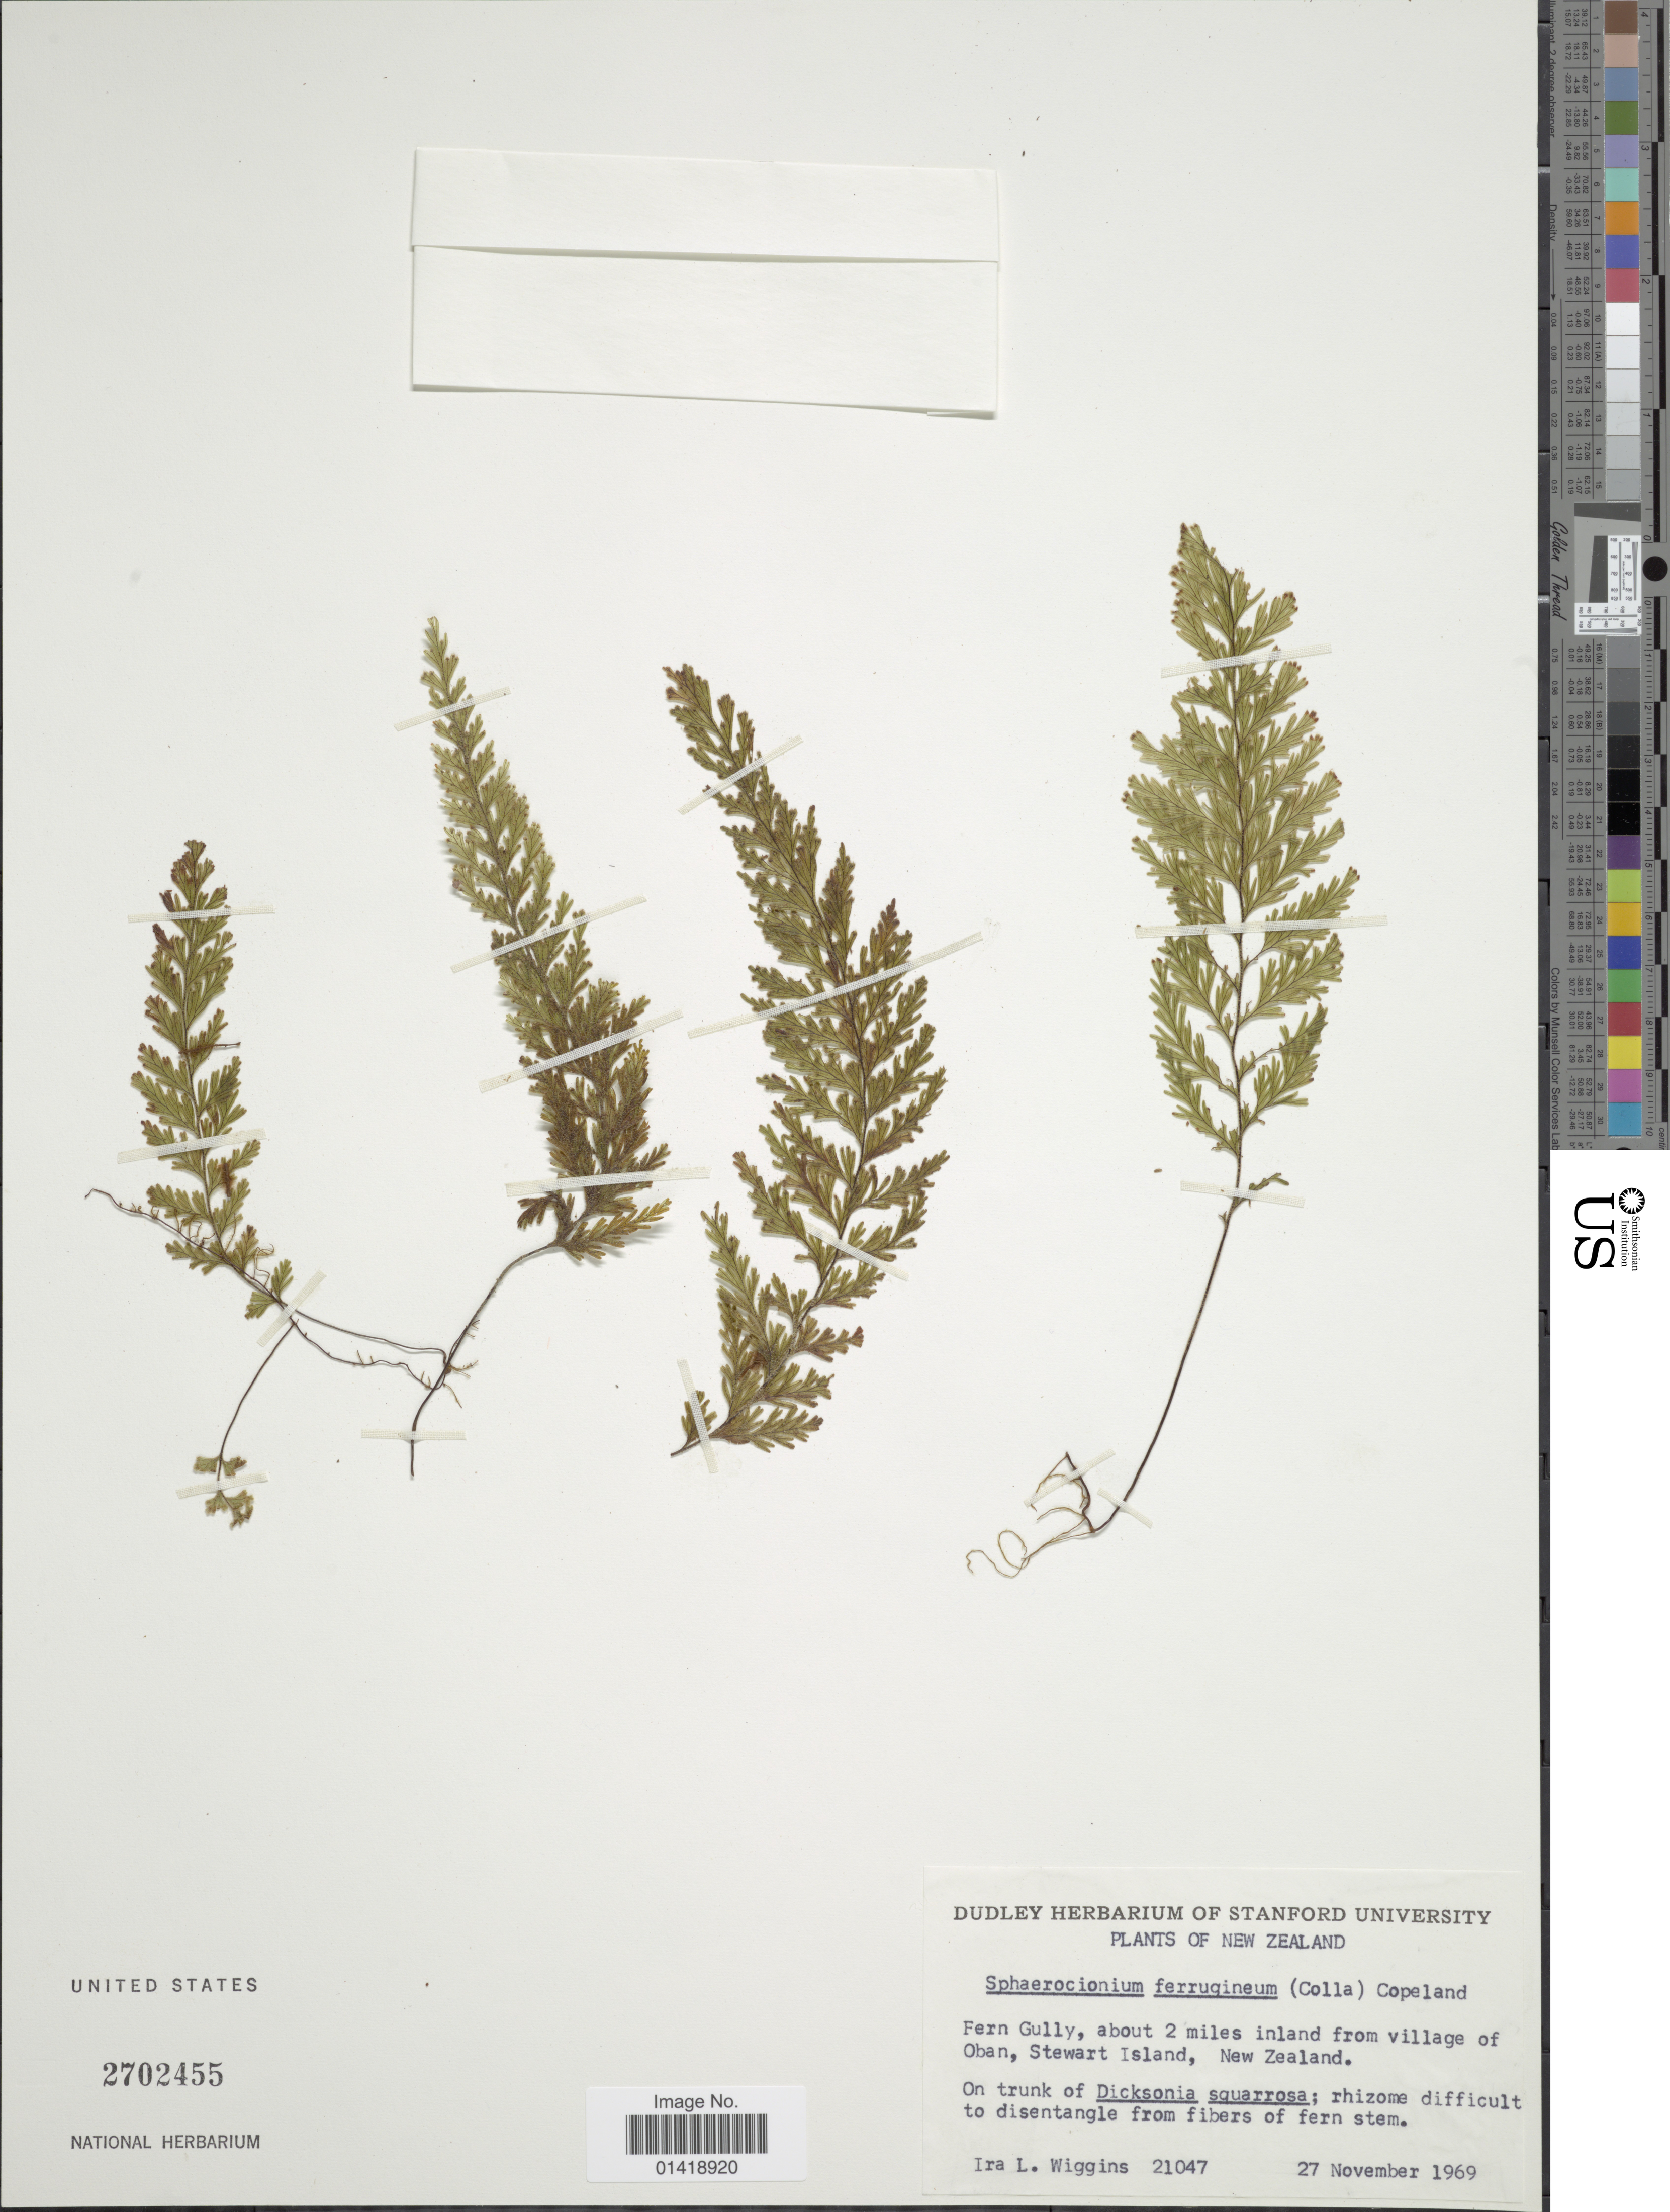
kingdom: Plantae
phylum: Tracheophyta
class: Polypodiopsida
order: Hymenophyllales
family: Hymenophyllaceae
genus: Hymenophyllum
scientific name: Hymenophyllum ferrugineum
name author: Colla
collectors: I. L. Wiggins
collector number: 21047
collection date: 1969-11-27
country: New Zealand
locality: Fern Gully, about 2 miles inland from village of Oban, Stewart Island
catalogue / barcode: US 2702455